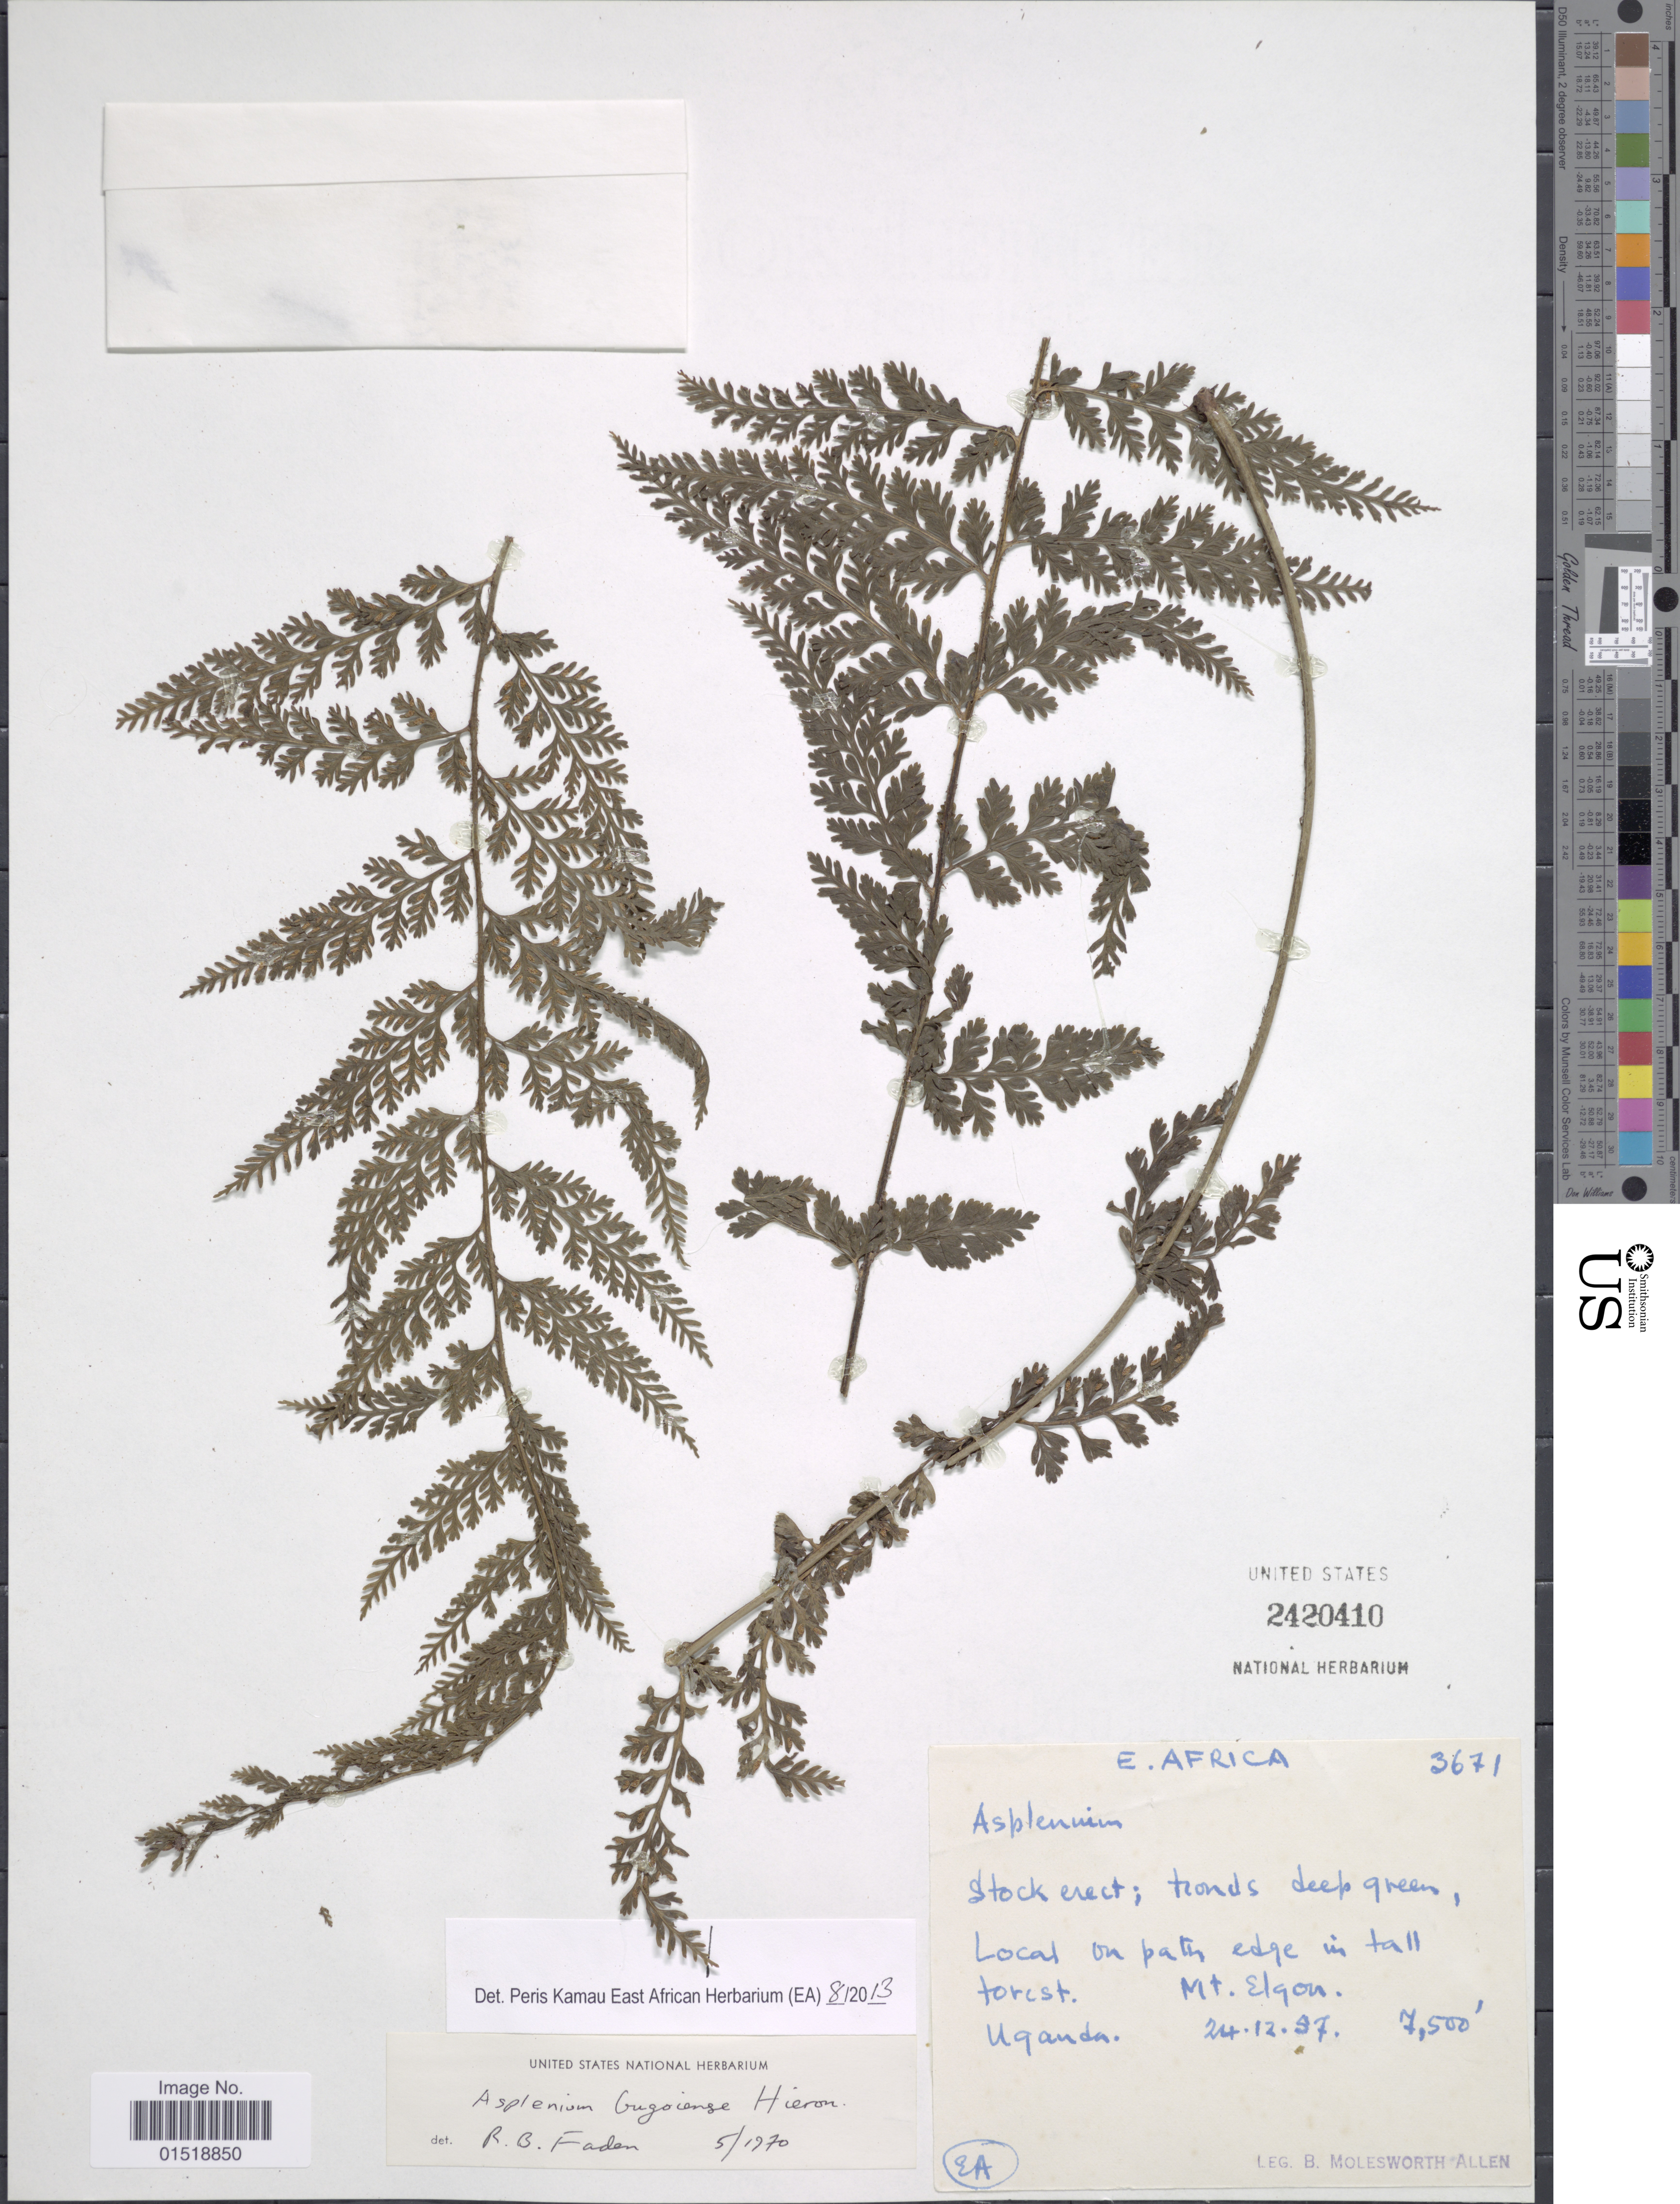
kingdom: Plantae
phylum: Tracheophyta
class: Polypodiopsida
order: Polypodiales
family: Aspleniaceae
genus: Asplenium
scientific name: Asplenium bugolense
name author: Hieron.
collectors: B. E. G. Molesworth-Allen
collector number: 3671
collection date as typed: Transcribed d/m/y: 24/12/57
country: Uganda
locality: E. Africa. Mt. Elgon.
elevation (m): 2286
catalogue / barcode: US 2420410